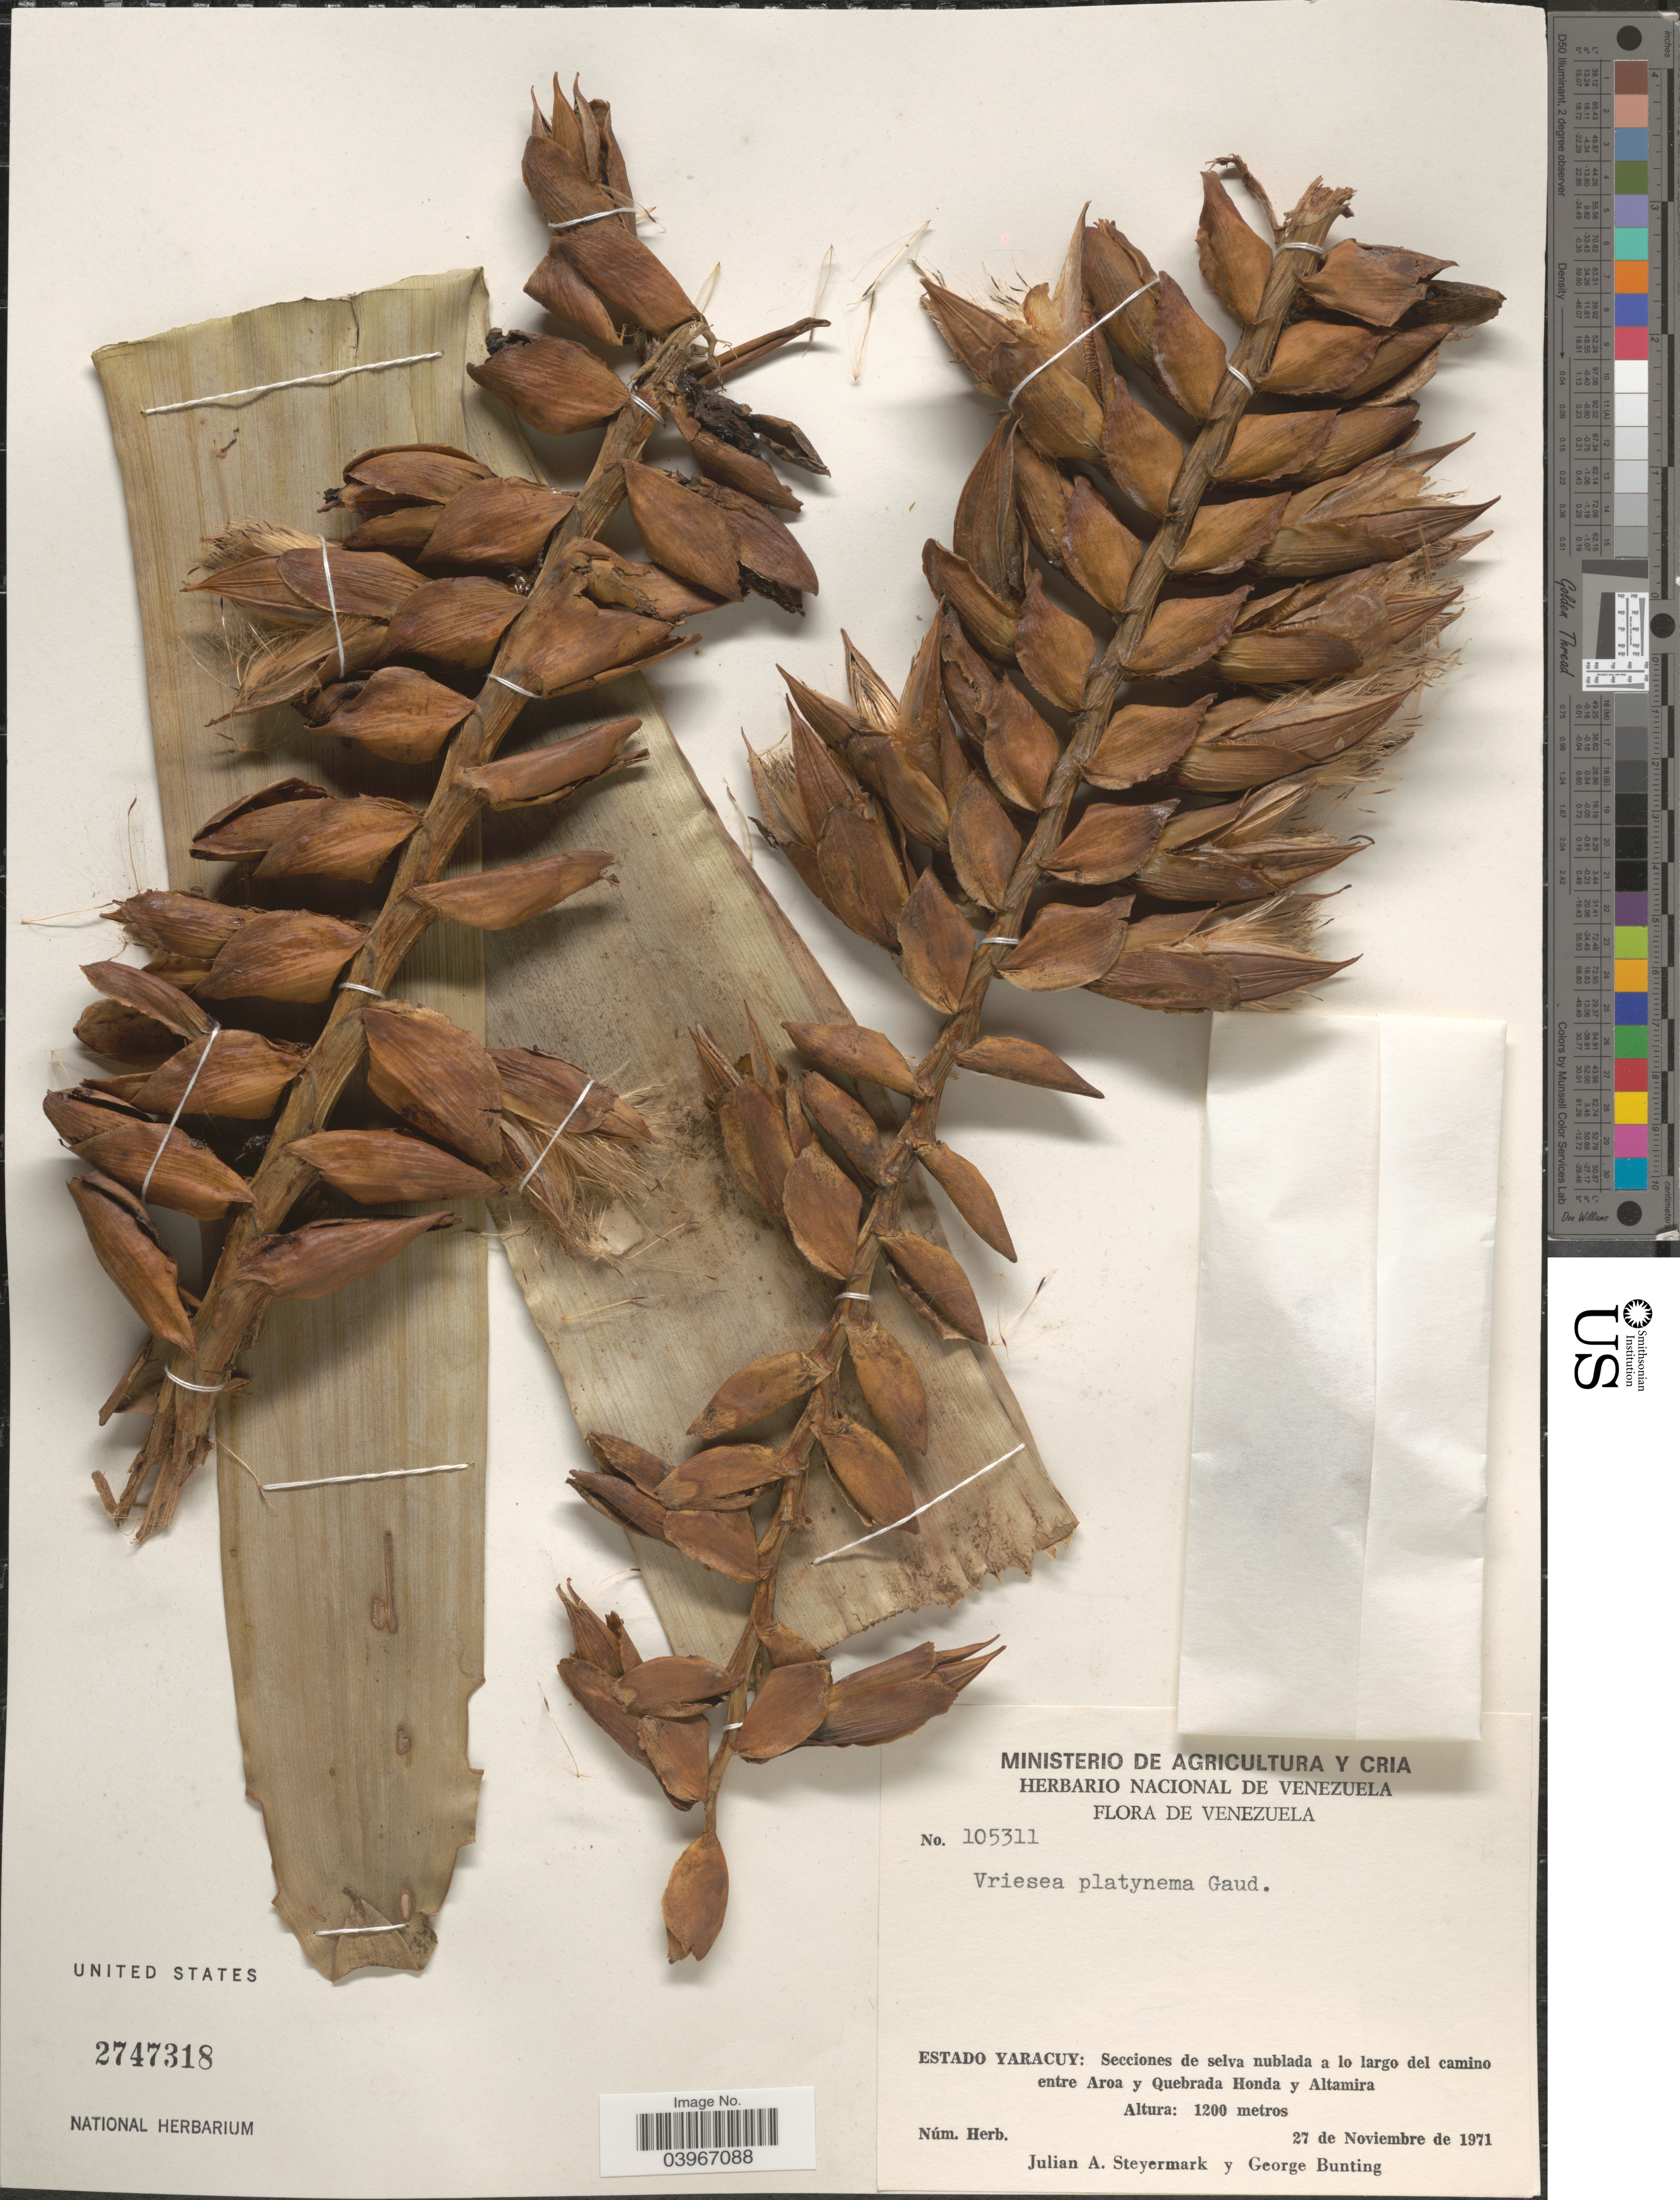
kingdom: Plantae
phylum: Tracheophyta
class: Liliopsida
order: Poales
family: Bromeliaceae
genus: Vriesea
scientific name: Vriesea platynema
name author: Gaudich.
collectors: J. Steyermark & G. S. Bunting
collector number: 105311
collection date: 1971-11-27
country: Venezuela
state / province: Yaracuy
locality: Secciones de selva nublada a lo largo del camino entre Aroa y Quebrada Honda y Altamira.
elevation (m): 1200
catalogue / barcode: US 2747318